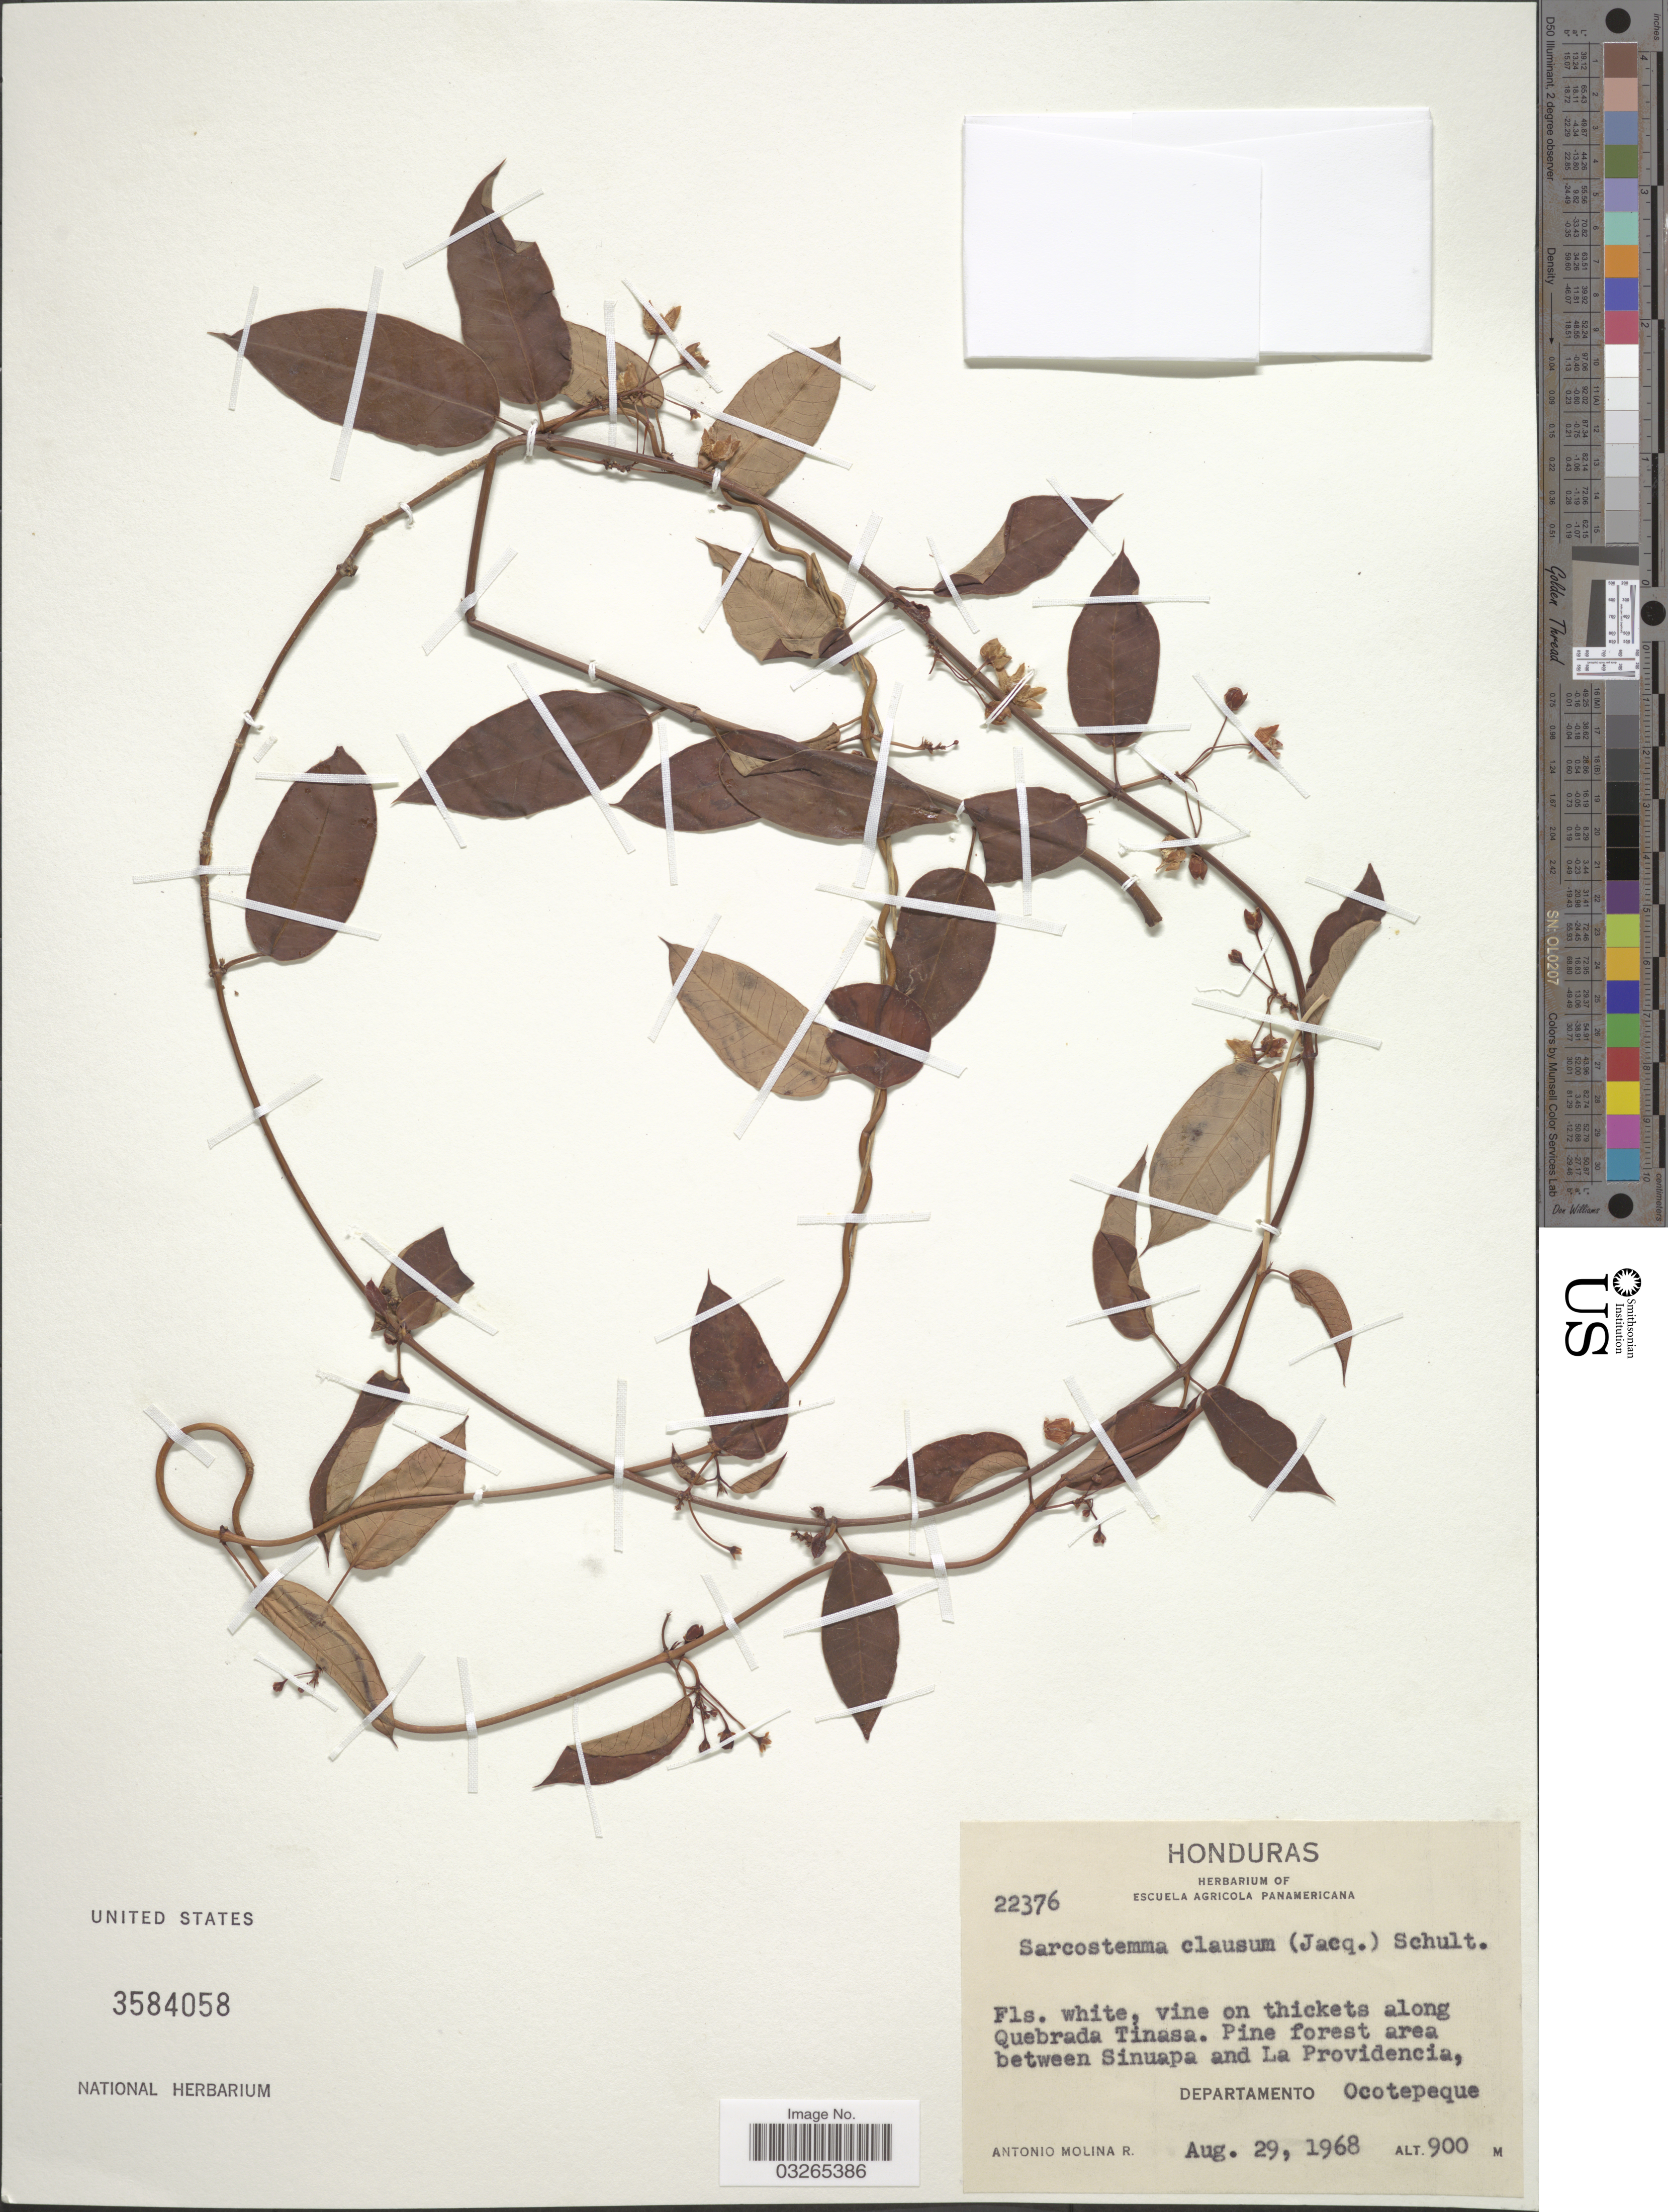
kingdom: Plantae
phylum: Tracheophyta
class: Magnoliopsida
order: Gentianales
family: Apocynaceae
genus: Sarcostemma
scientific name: Sarcostemma clausum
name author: (Jacq.) Schult.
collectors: A. Molina R.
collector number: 22376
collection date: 1968-08-29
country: Honduras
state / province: Ocotepeque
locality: Vine on thickets along Quebrada Tinasa. Pine forest area between Sinuapa and La Providencia, Departamento Ocotepeque.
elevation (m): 900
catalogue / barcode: US 3584058